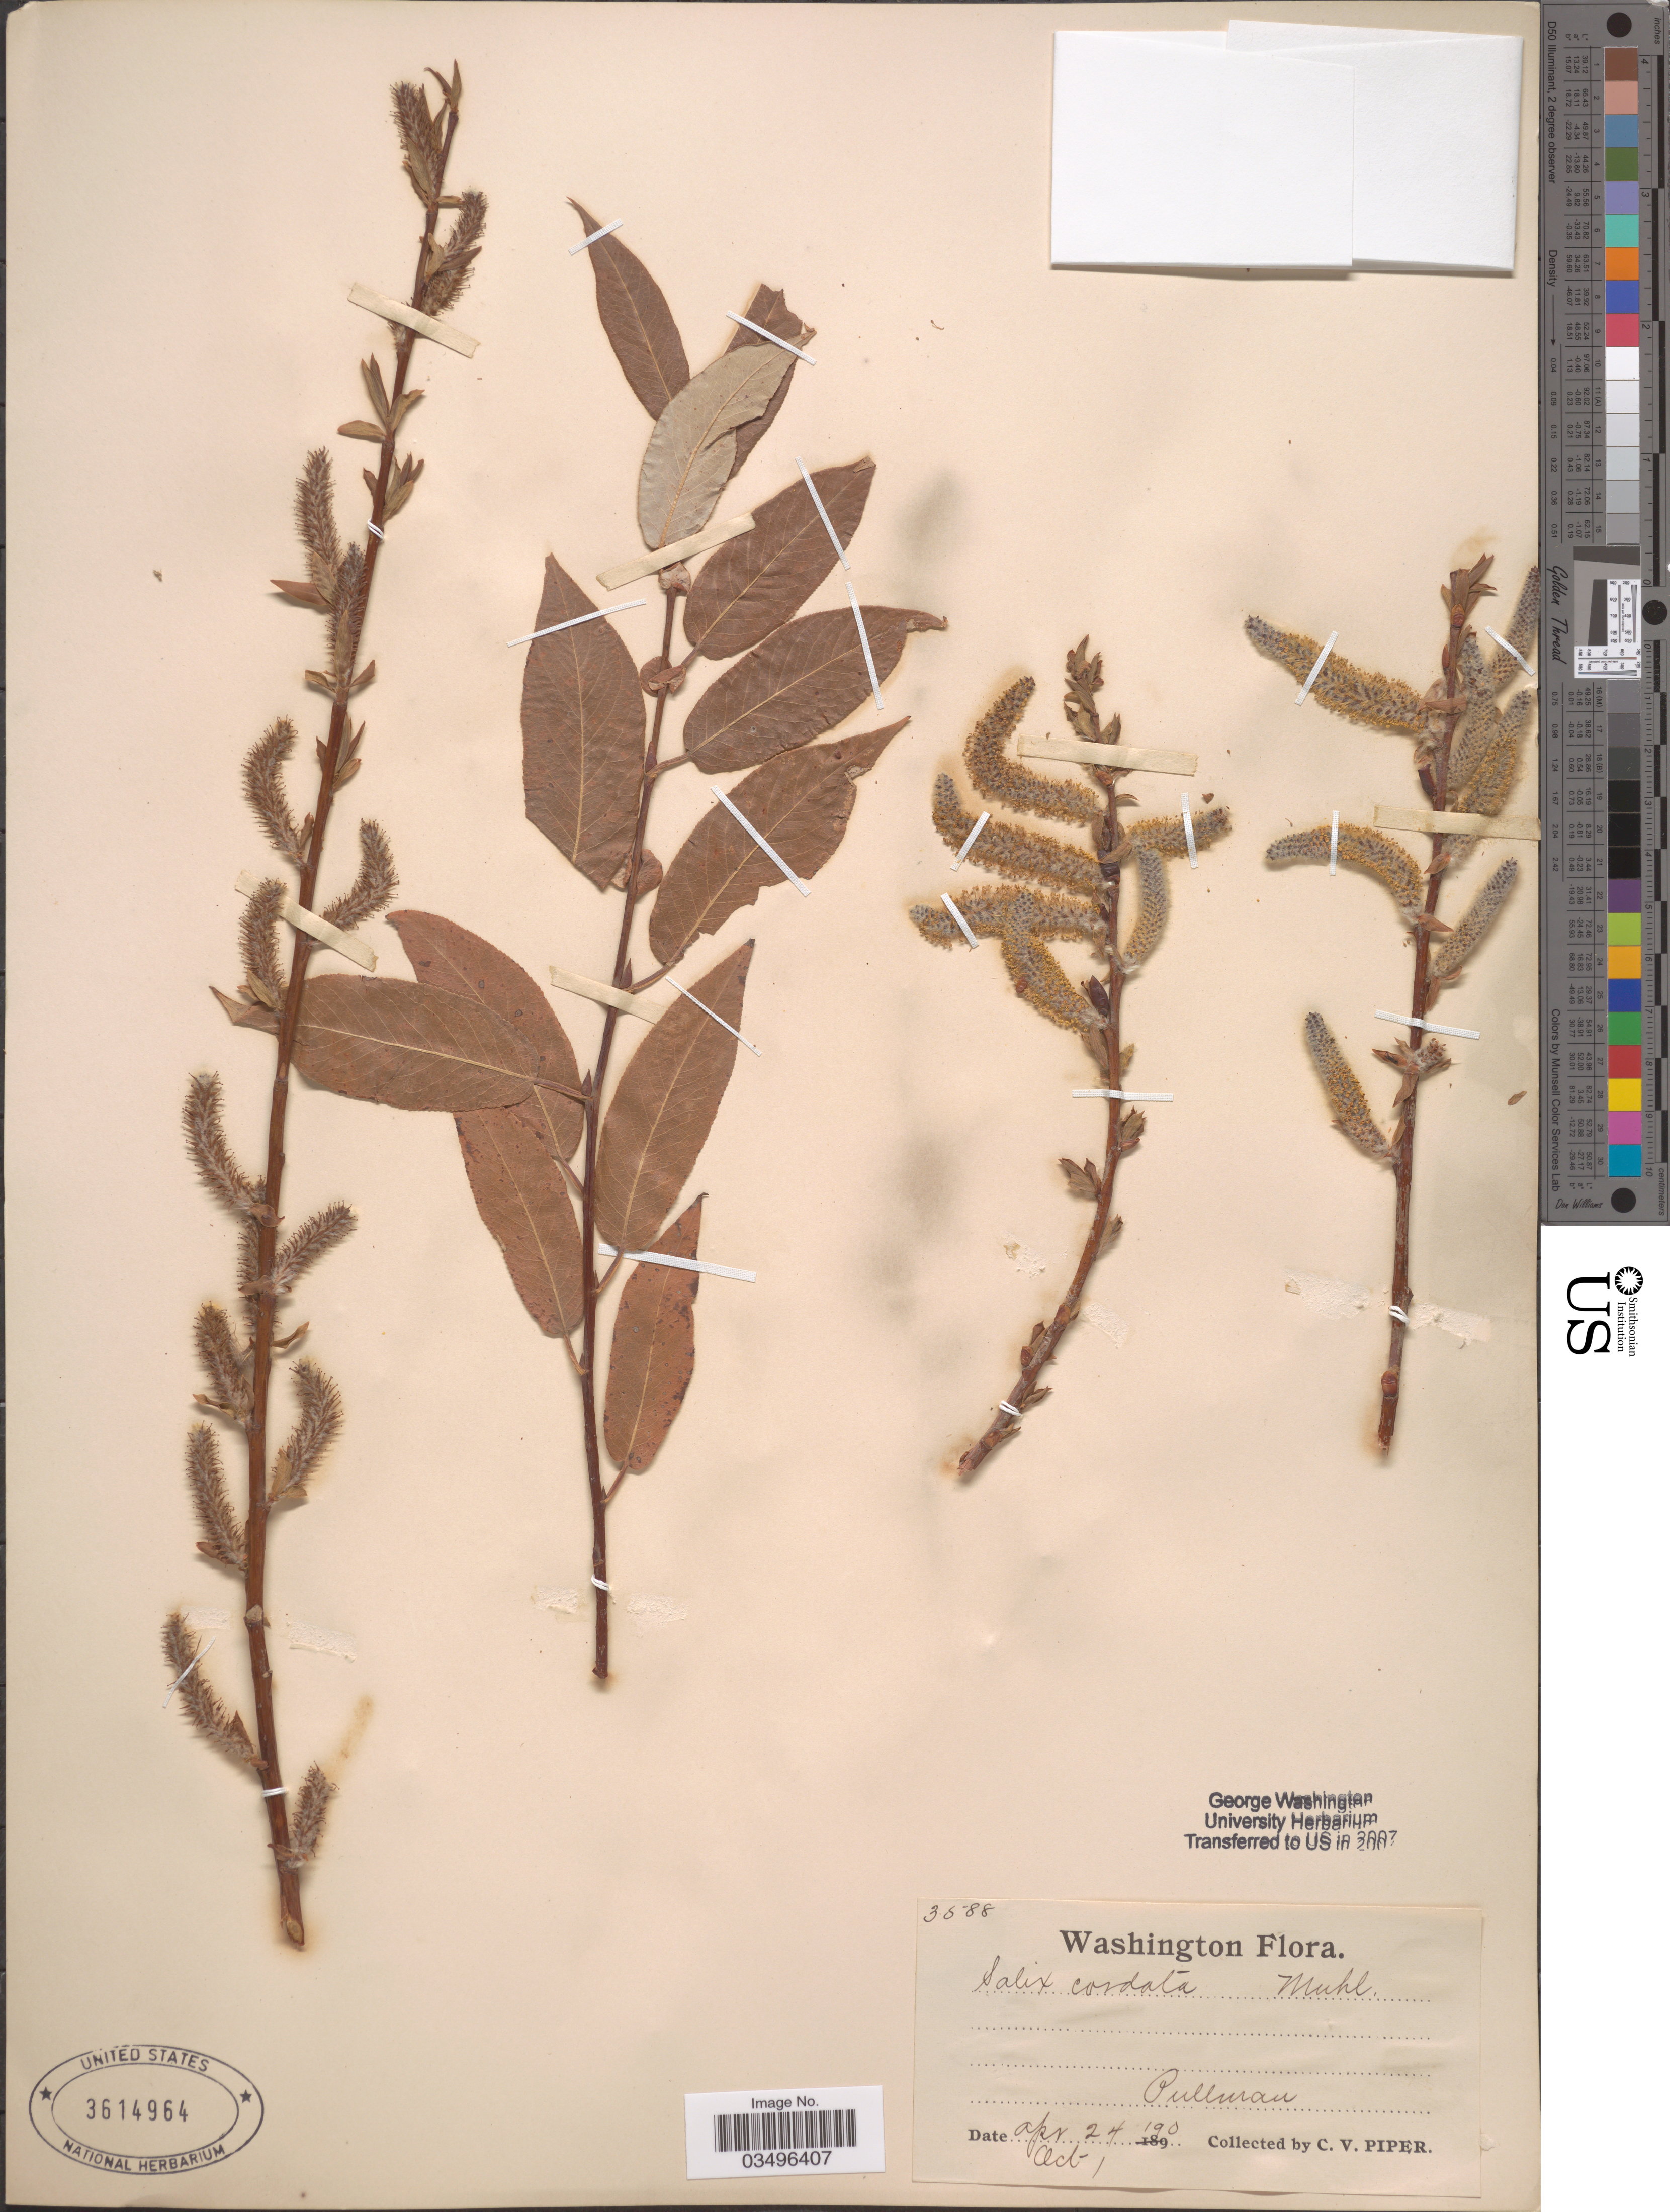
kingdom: Plantae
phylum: Tracheophyta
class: Magnoliopsida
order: Malpighiales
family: Salicaceae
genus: Salix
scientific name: Salix cordata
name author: Michx.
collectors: C. V. Piper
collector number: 3588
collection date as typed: Transcribed d/m/y: 24/4/90 to 1/10/90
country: United States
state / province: Washington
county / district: Whitman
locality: Pullman.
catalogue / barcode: US 3614964